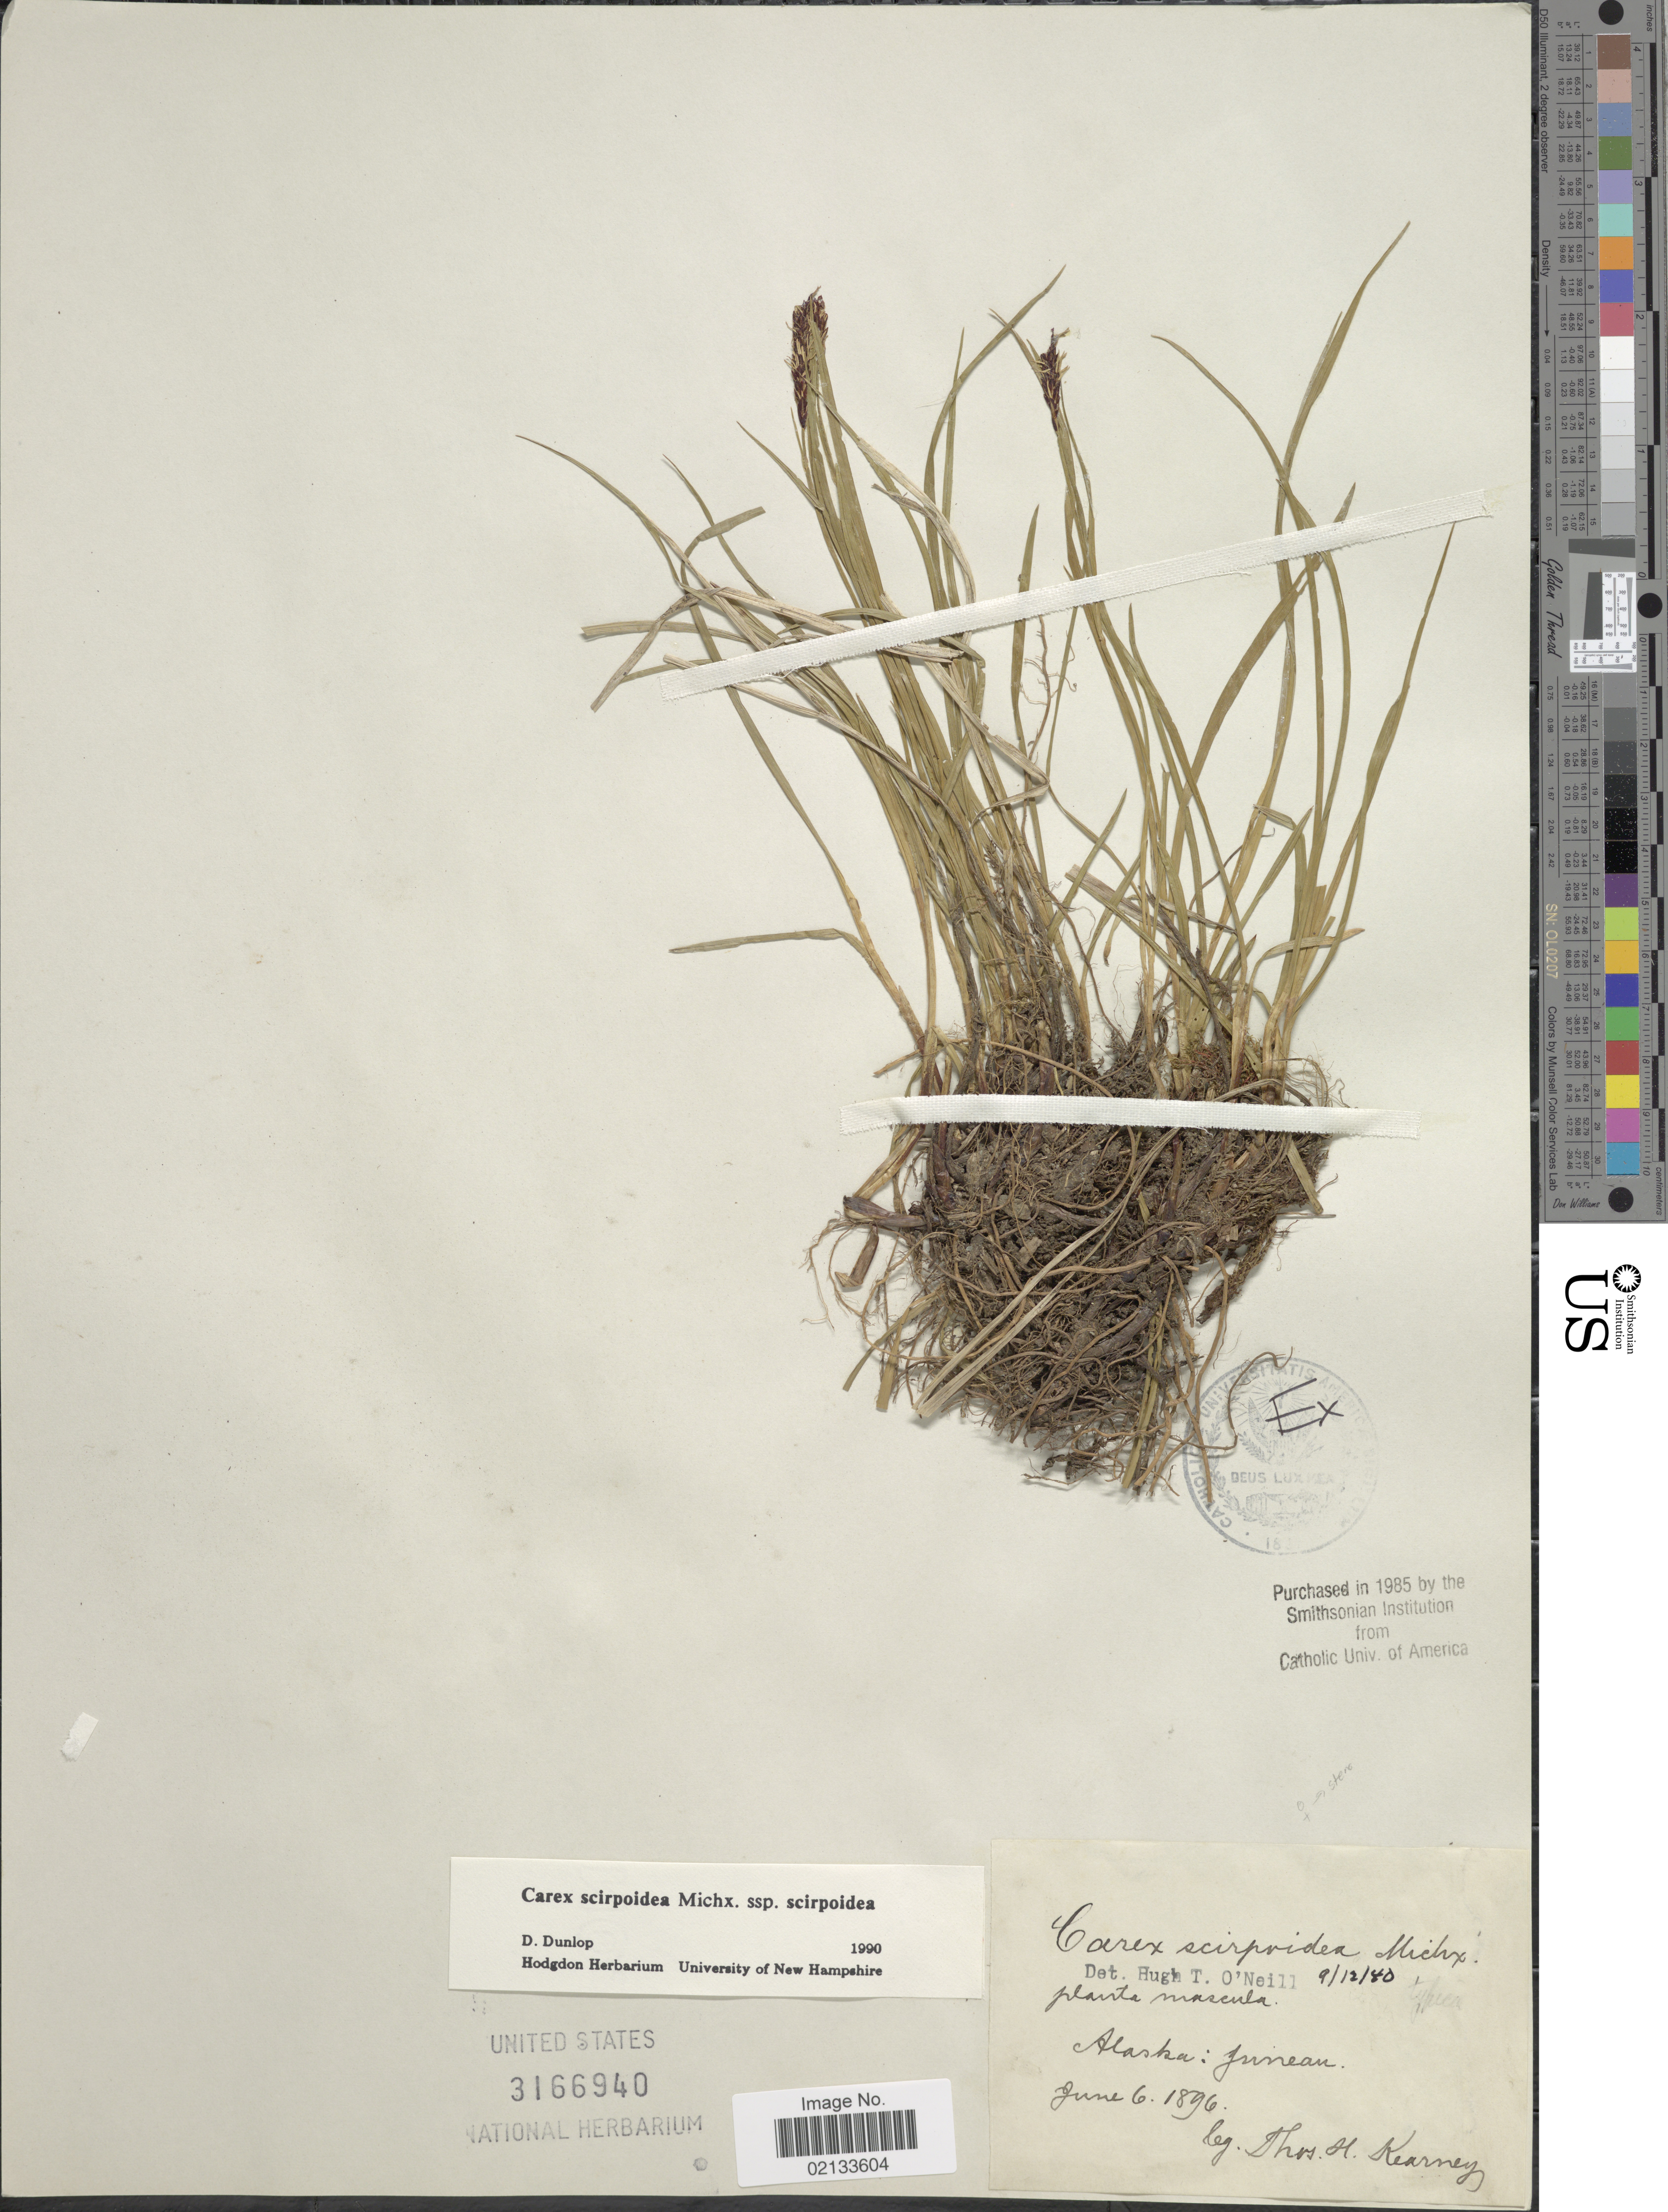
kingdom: Plantae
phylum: Tracheophyta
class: Liliopsida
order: Poales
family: Cyperaceae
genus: Carex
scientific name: Carex scirpoidea subsp. scirpoidea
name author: Michx.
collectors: T. H. Kearney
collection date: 1896-06-06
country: United States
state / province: Alaska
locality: Juneau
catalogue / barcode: US 3166940